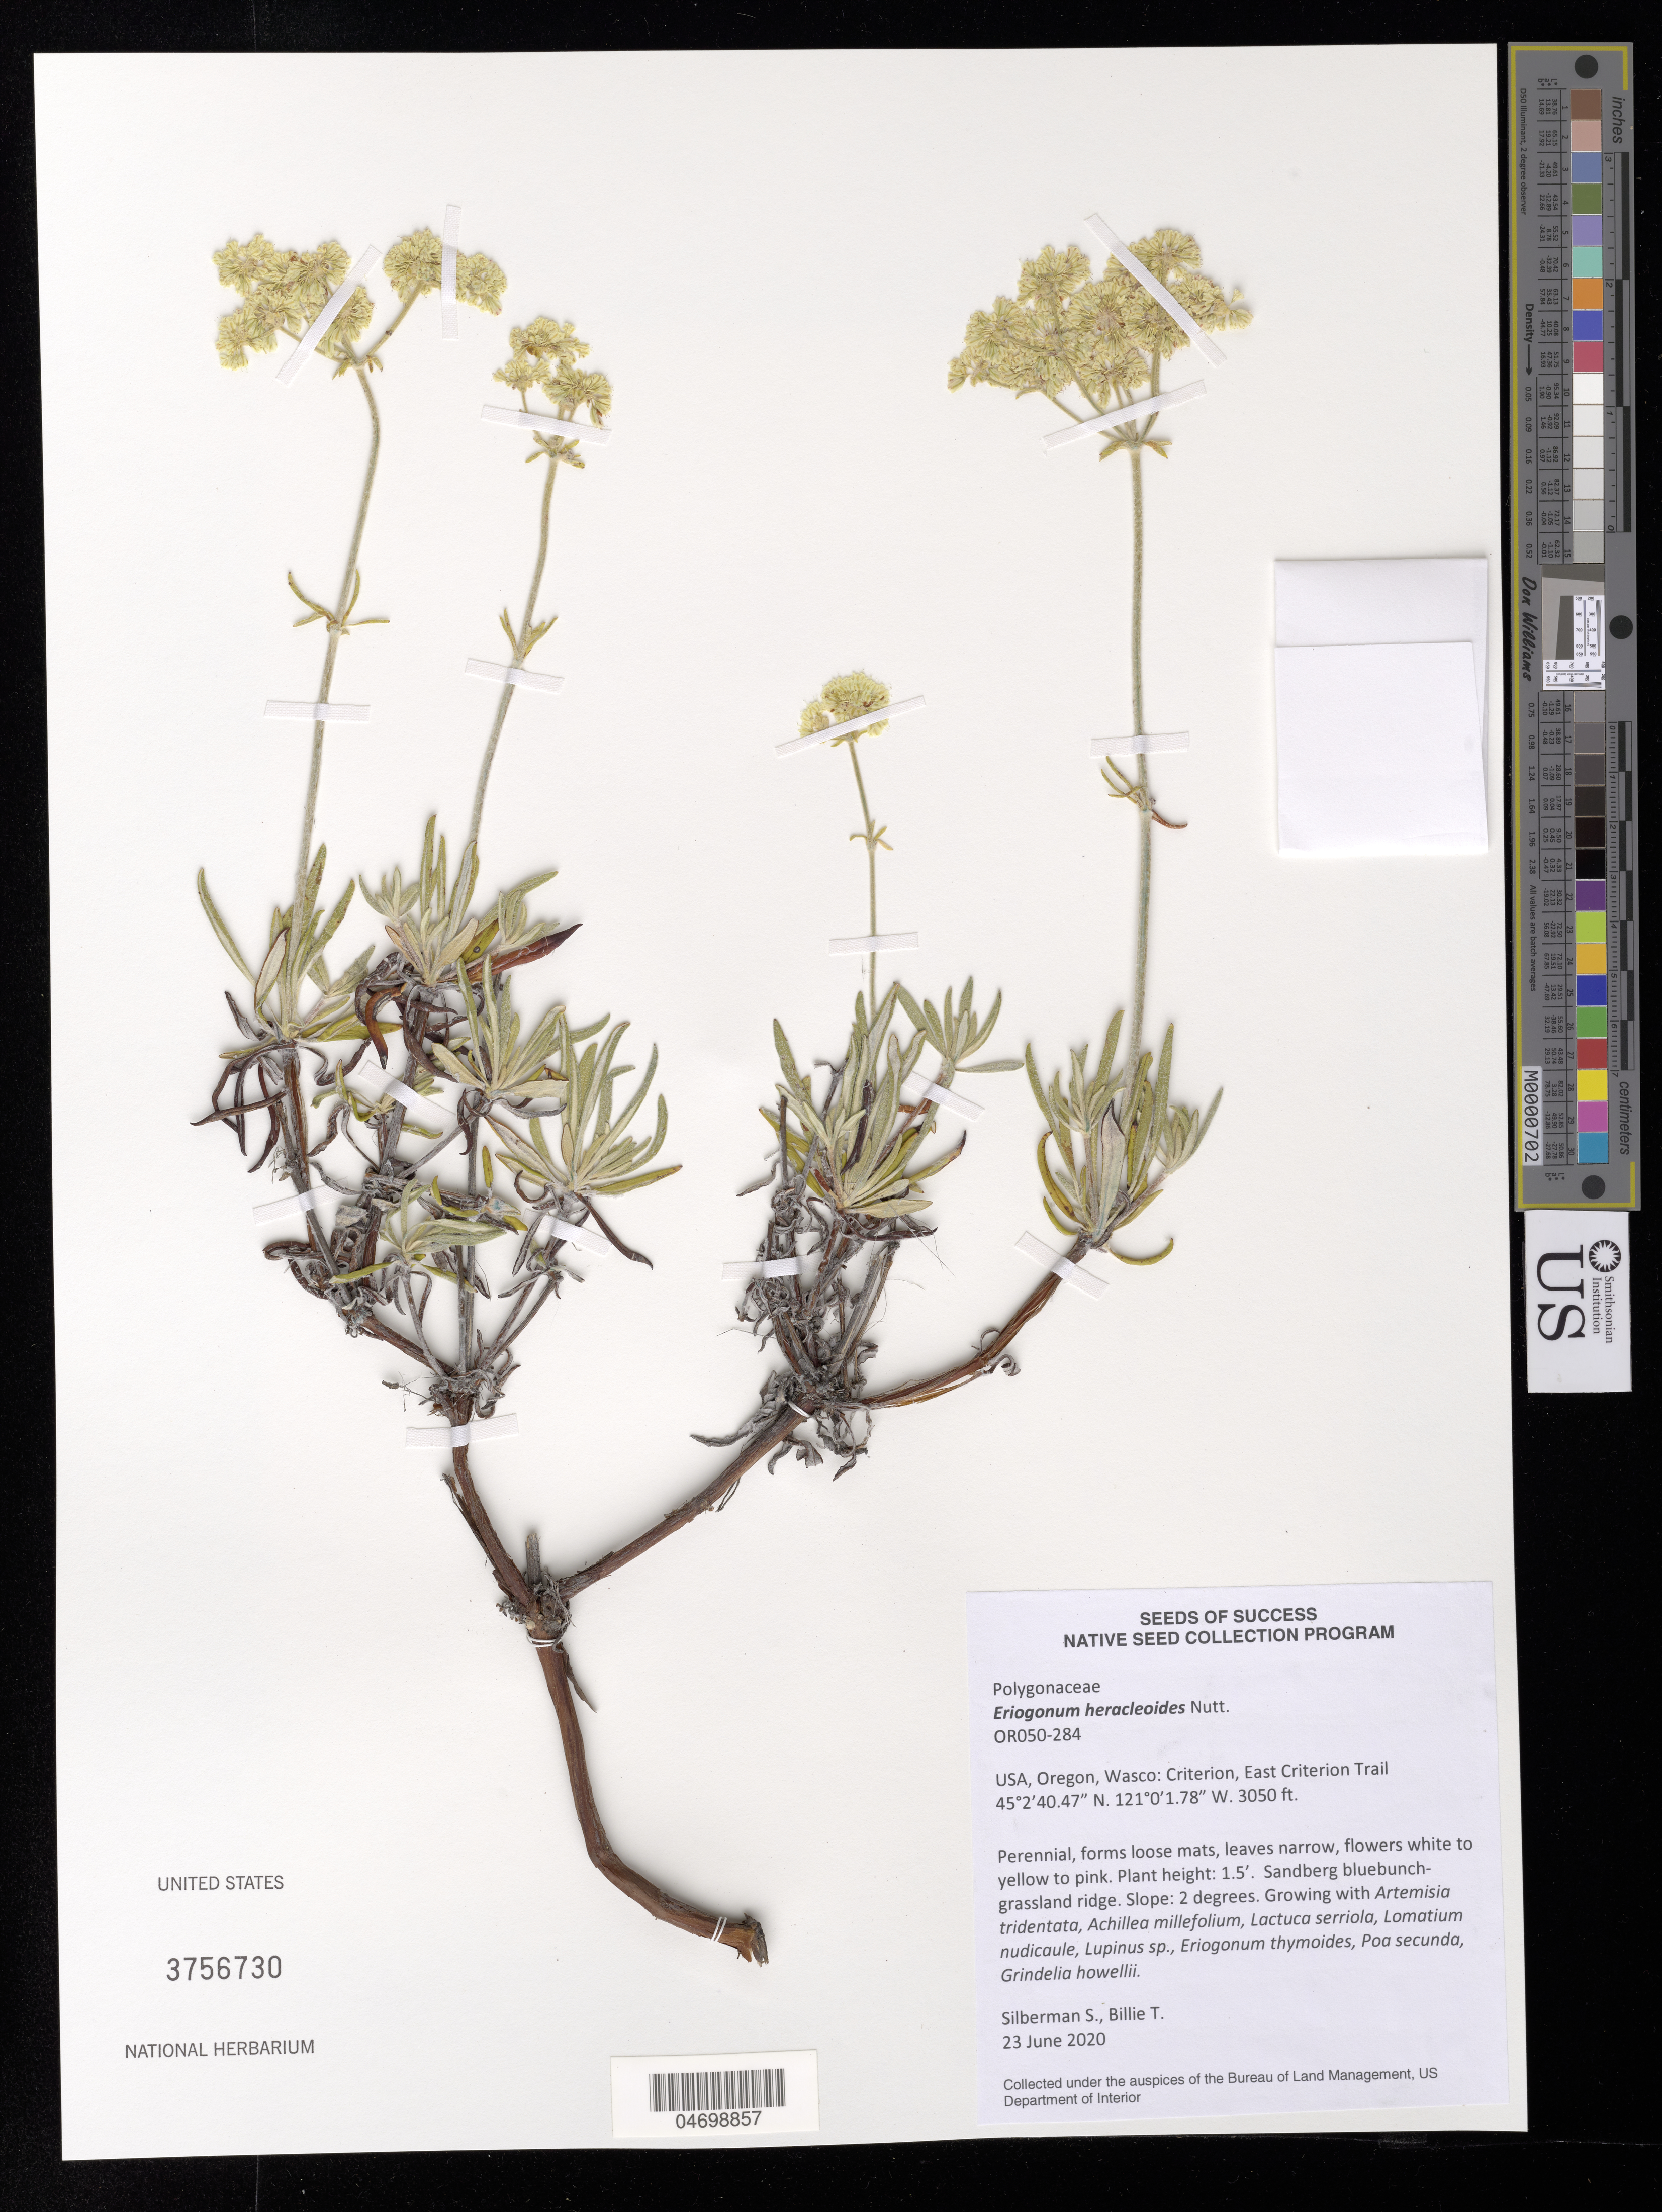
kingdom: Plantae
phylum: Tracheophyta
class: Magnoliopsida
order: Caryophyllales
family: Polygonaceae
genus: Eriogonum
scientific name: Eriogonum heracleoides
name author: Nutt.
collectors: S. Silberman & T. Billie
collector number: OR050-284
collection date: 2020-06-23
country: United States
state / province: Oregon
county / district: Wasco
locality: Criterion, East Criterion Trail.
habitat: Sandberg bluebunch-grassland ridge. With Artemisia tridentata, Lactuca serriola, Lupinus sp., etc.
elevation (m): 930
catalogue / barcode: US 3756730